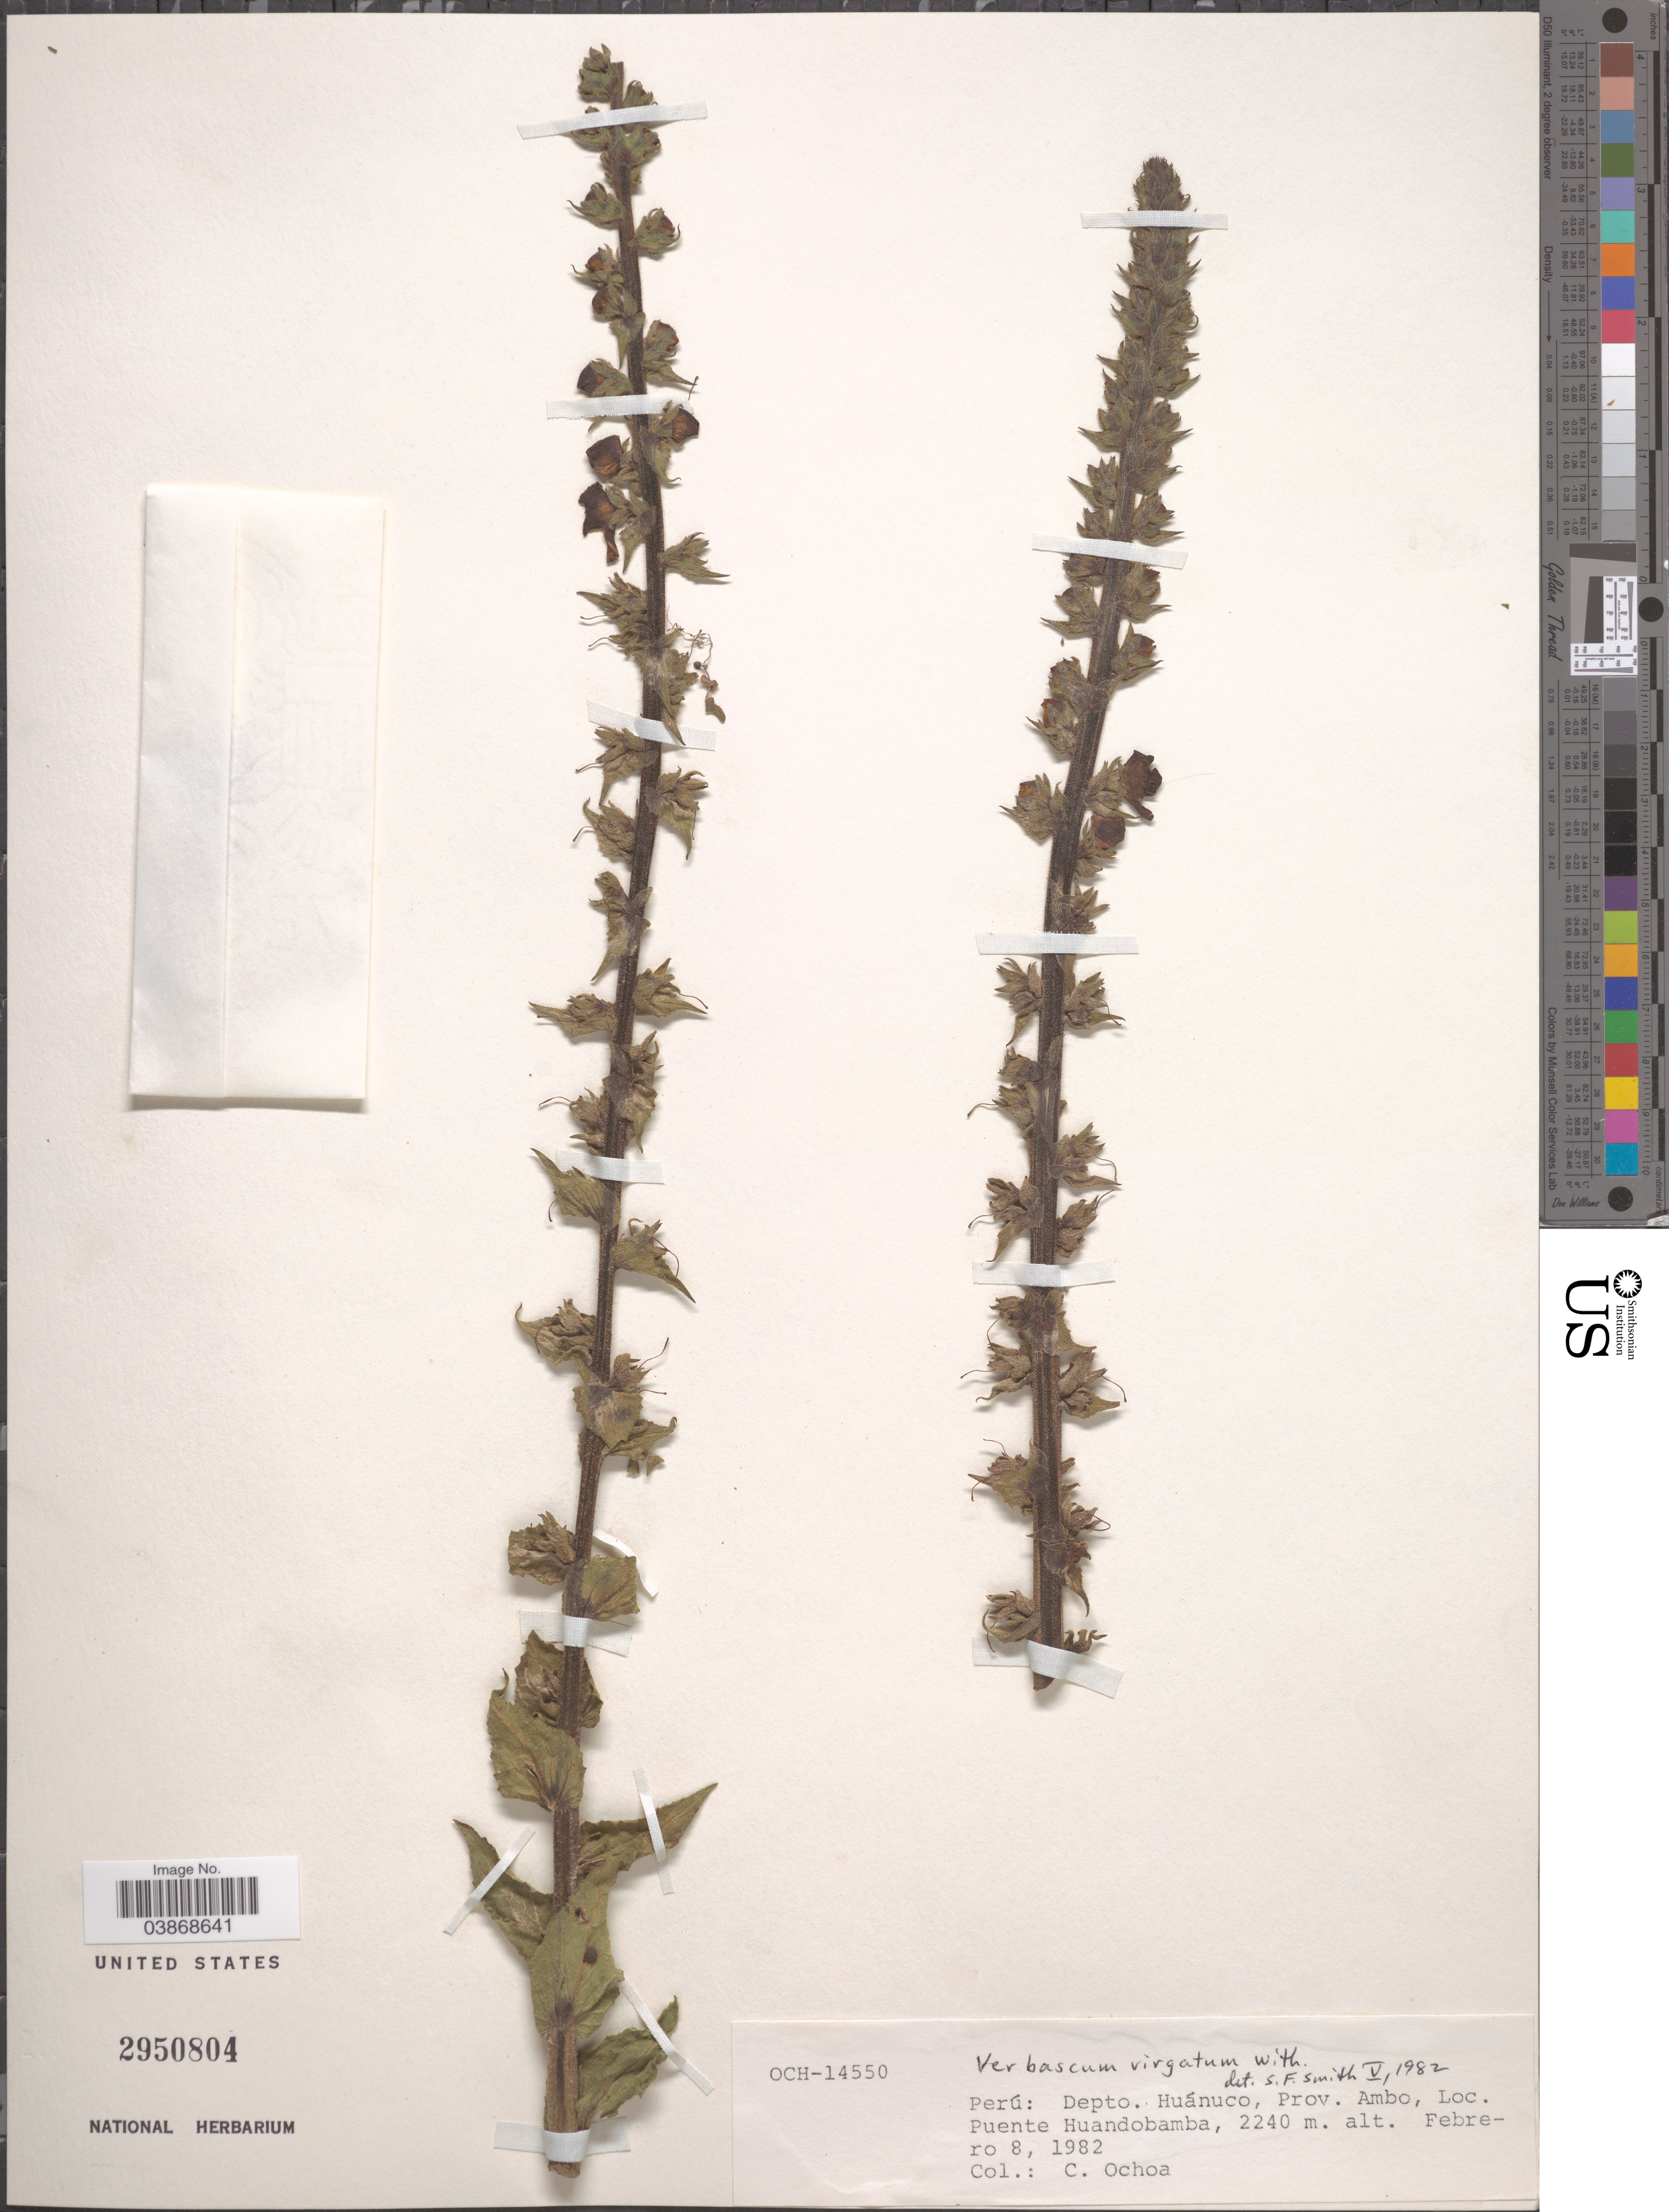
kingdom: Plantae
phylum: Tracheophyta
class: Magnoliopsida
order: Lamiales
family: Scrophulariaceae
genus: Verbascum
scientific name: Verbascum virgatum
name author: Stokes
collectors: C. Ochoa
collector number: OCH-14550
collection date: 1982-02-08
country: Peru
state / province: Huánuco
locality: Depto. Huánuco, Prov. Ambo. Puente Huandobamba.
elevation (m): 2240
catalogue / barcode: US 2950804